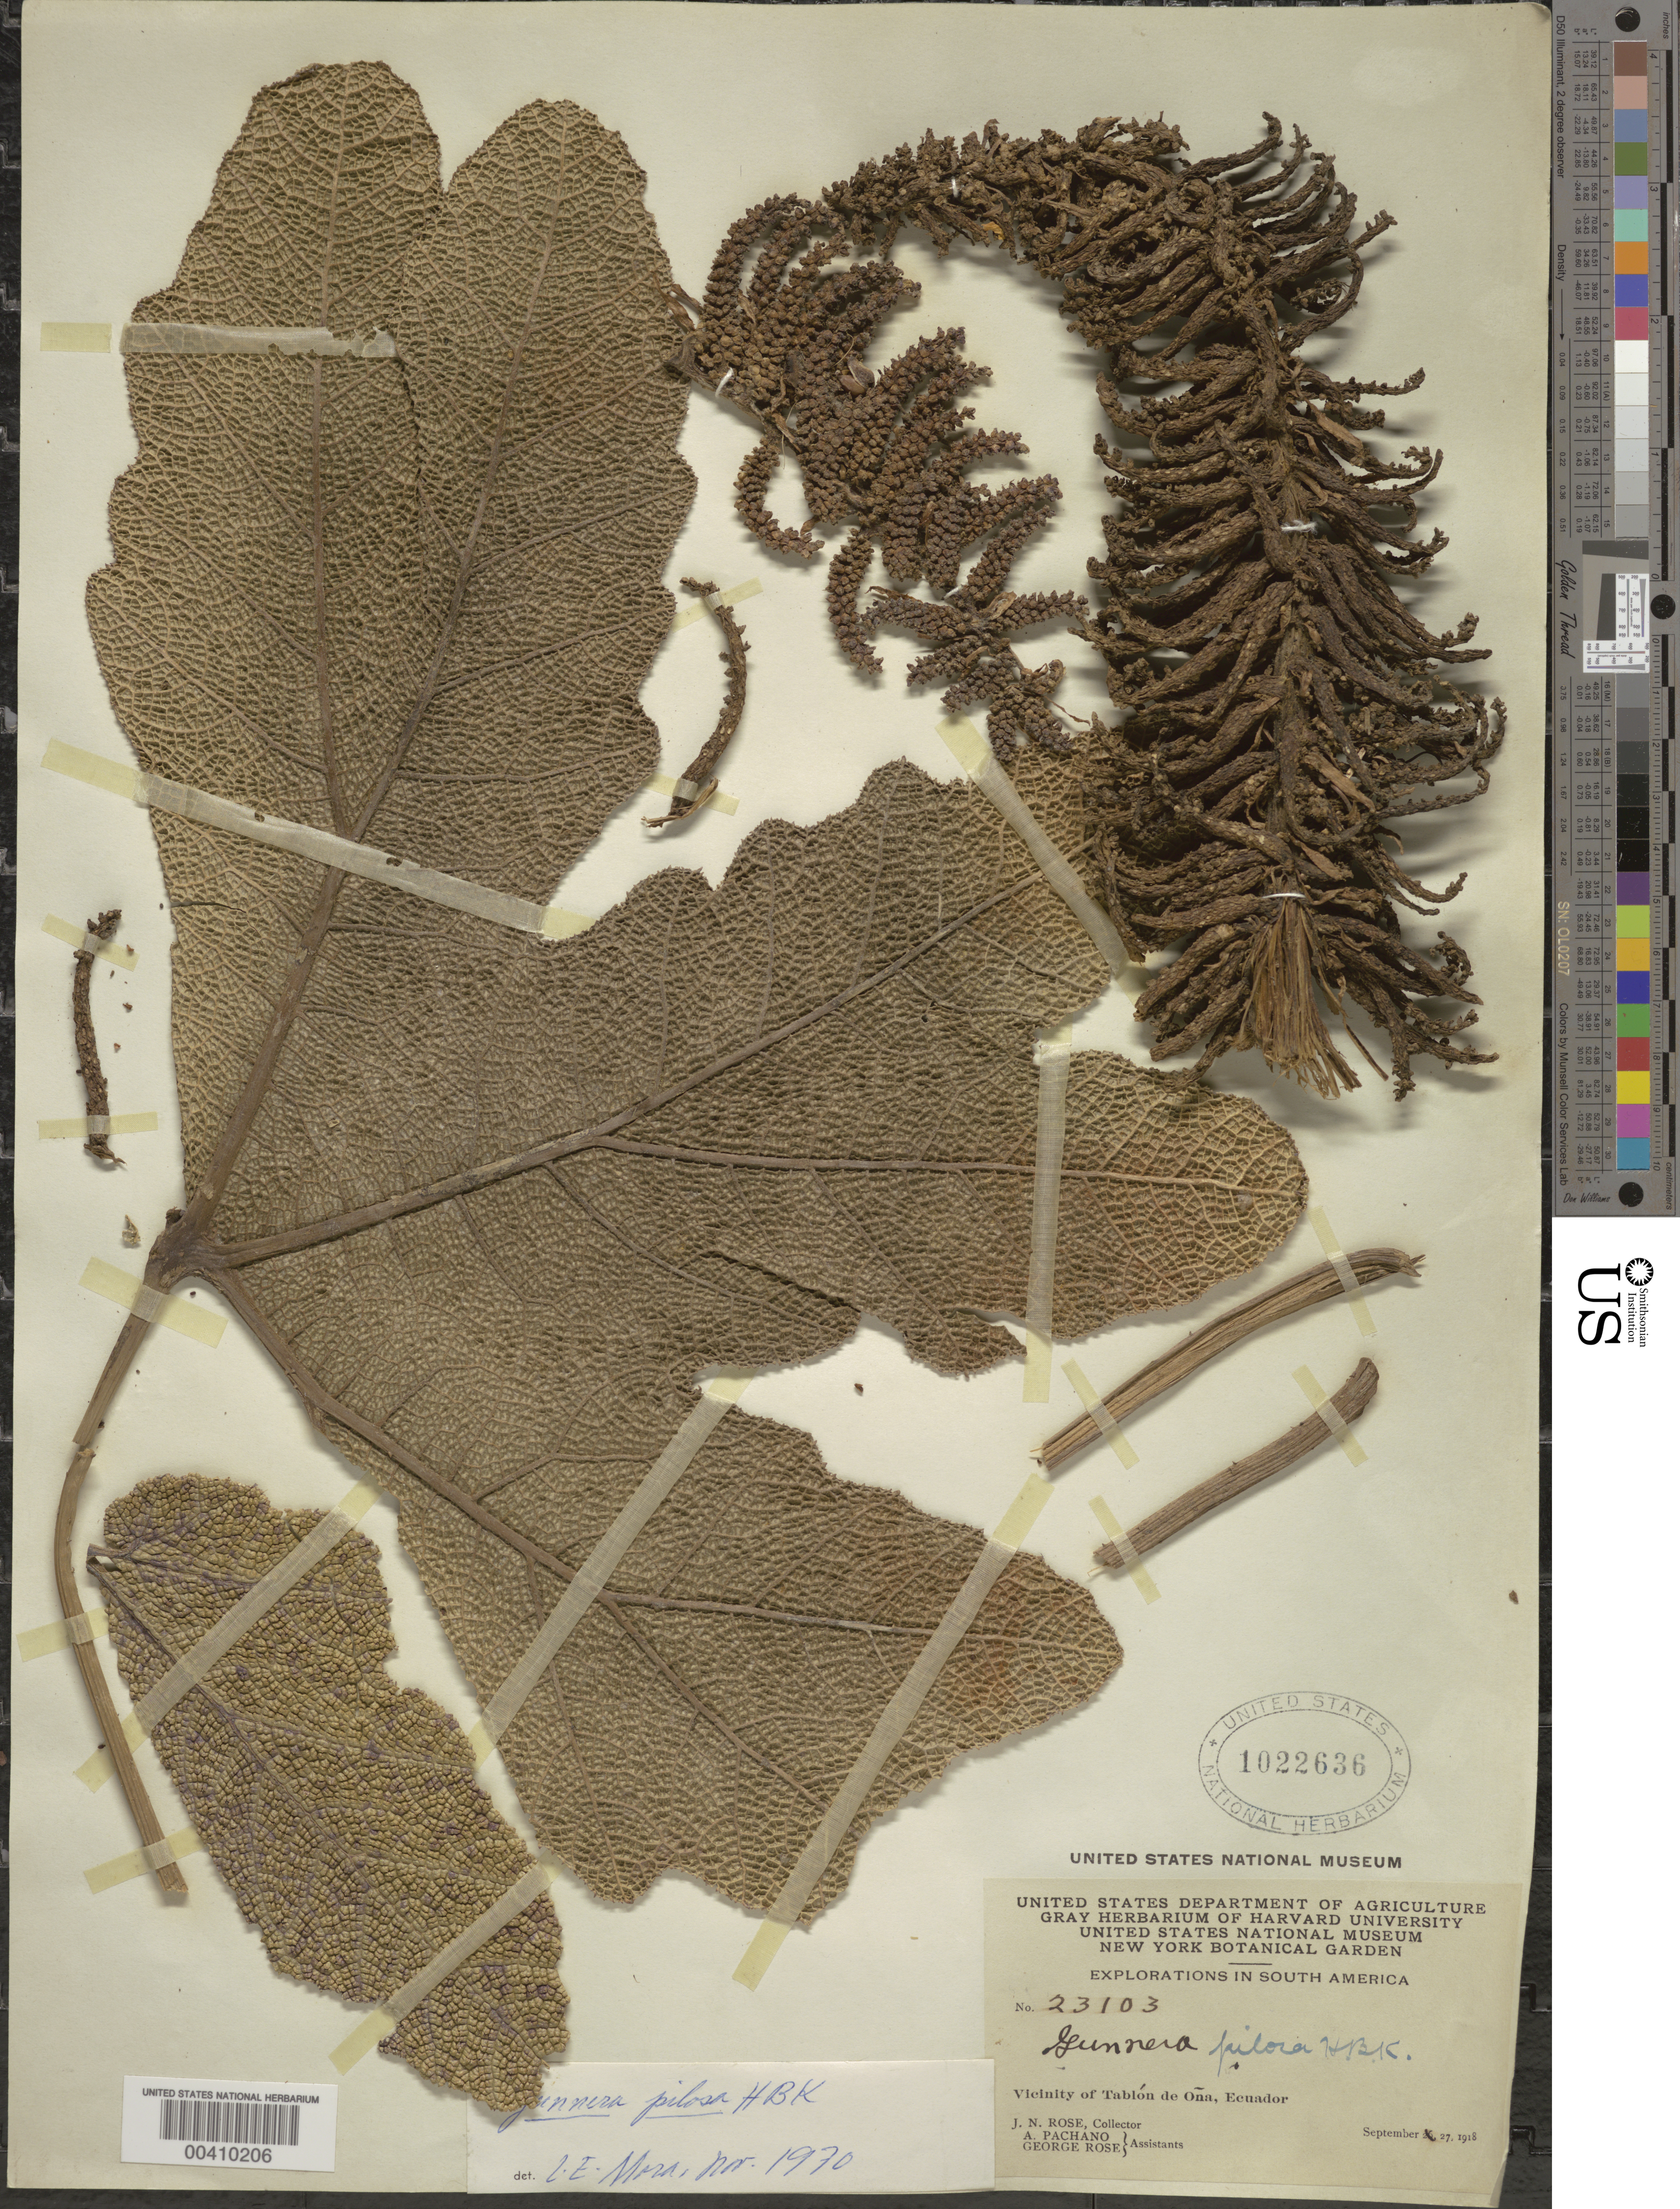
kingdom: Plantae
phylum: Tracheophyta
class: Magnoliopsida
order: Gunnerales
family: Gunneraceae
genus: Gunnera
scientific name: Gunnera pilosa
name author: Kunth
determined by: Mora-Osejo, L. E.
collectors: J. N. Rose, A. Pachano & G. Rose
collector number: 23103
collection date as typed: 27 Sep 1918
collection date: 1918-09-27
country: Ecuador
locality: vicinity of Tablón de Oña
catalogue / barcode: US 1022636